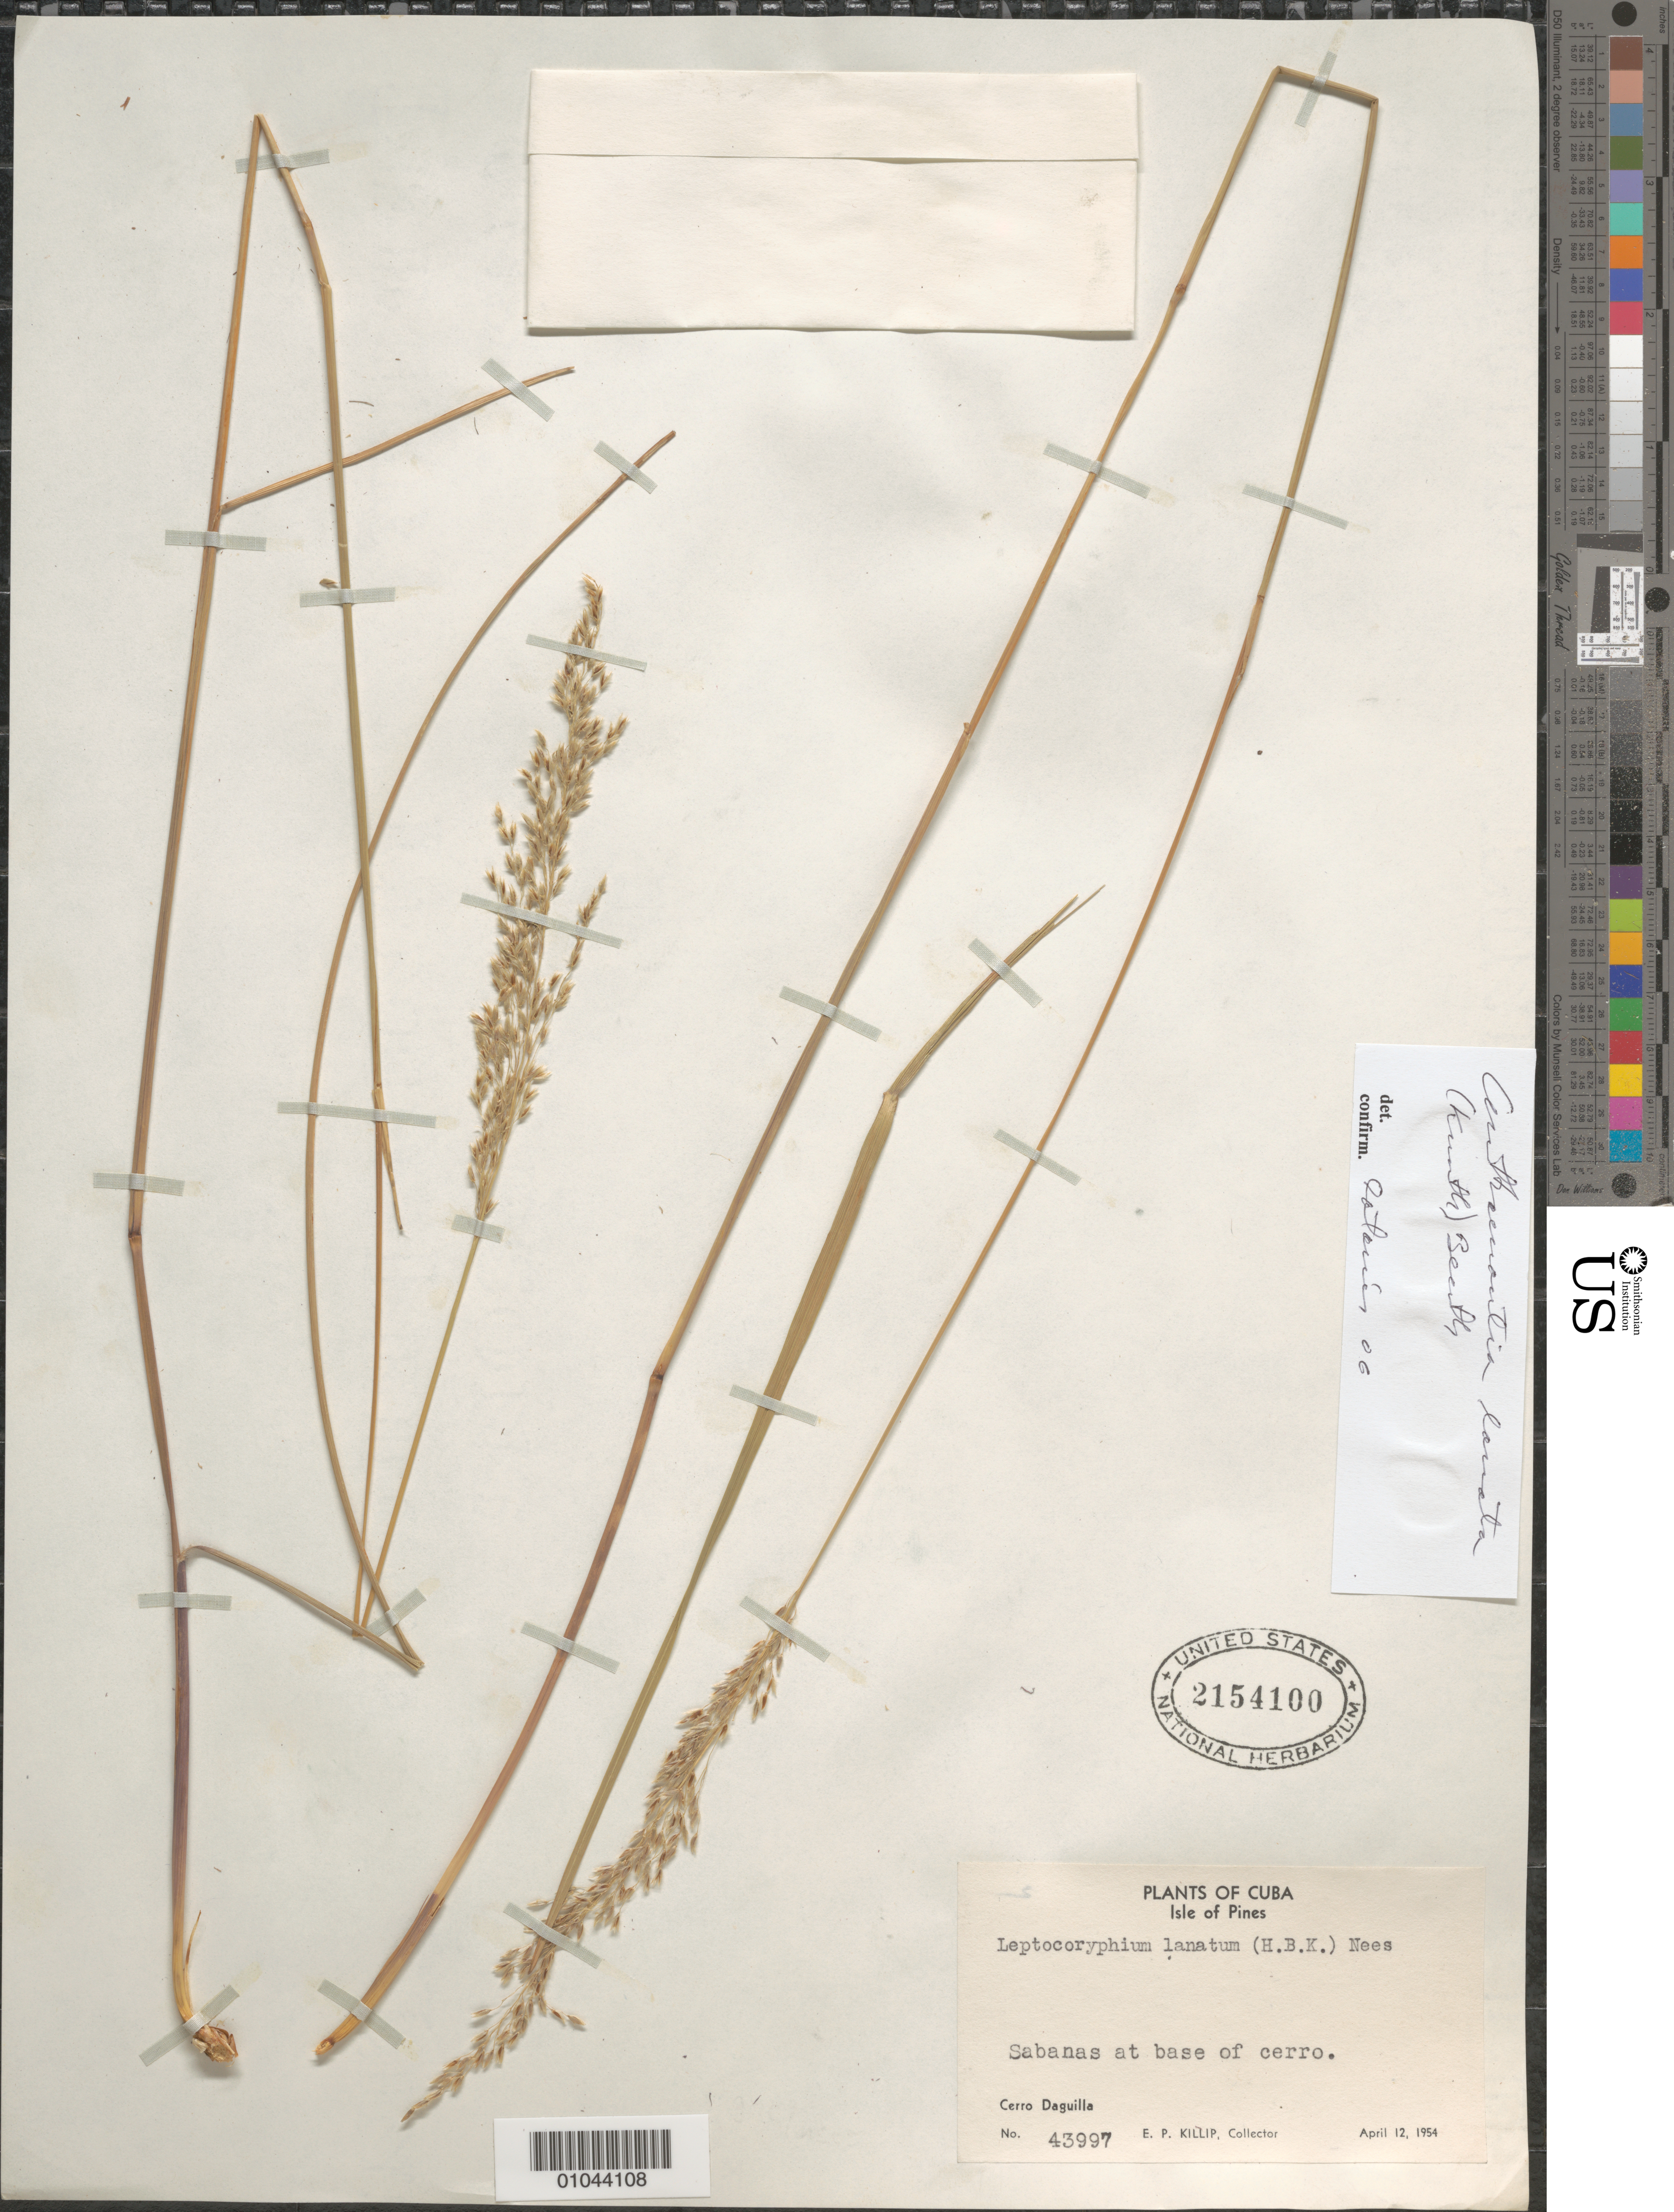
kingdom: Plantae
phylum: Tracheophyta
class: Liliopsida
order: Poales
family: Poaceae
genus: Leptocoryphium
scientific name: Leptocoryphium lanatum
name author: (Kunth) Nees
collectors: E. P. Killip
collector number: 43997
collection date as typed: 12 Apr 1954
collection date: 1954-04-12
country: Cuba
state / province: Isla de la Juventud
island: Isla de la Juventud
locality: [Isle of Pines], Cerro Daguilla, Sabanas at base of cerro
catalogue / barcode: US 2154100